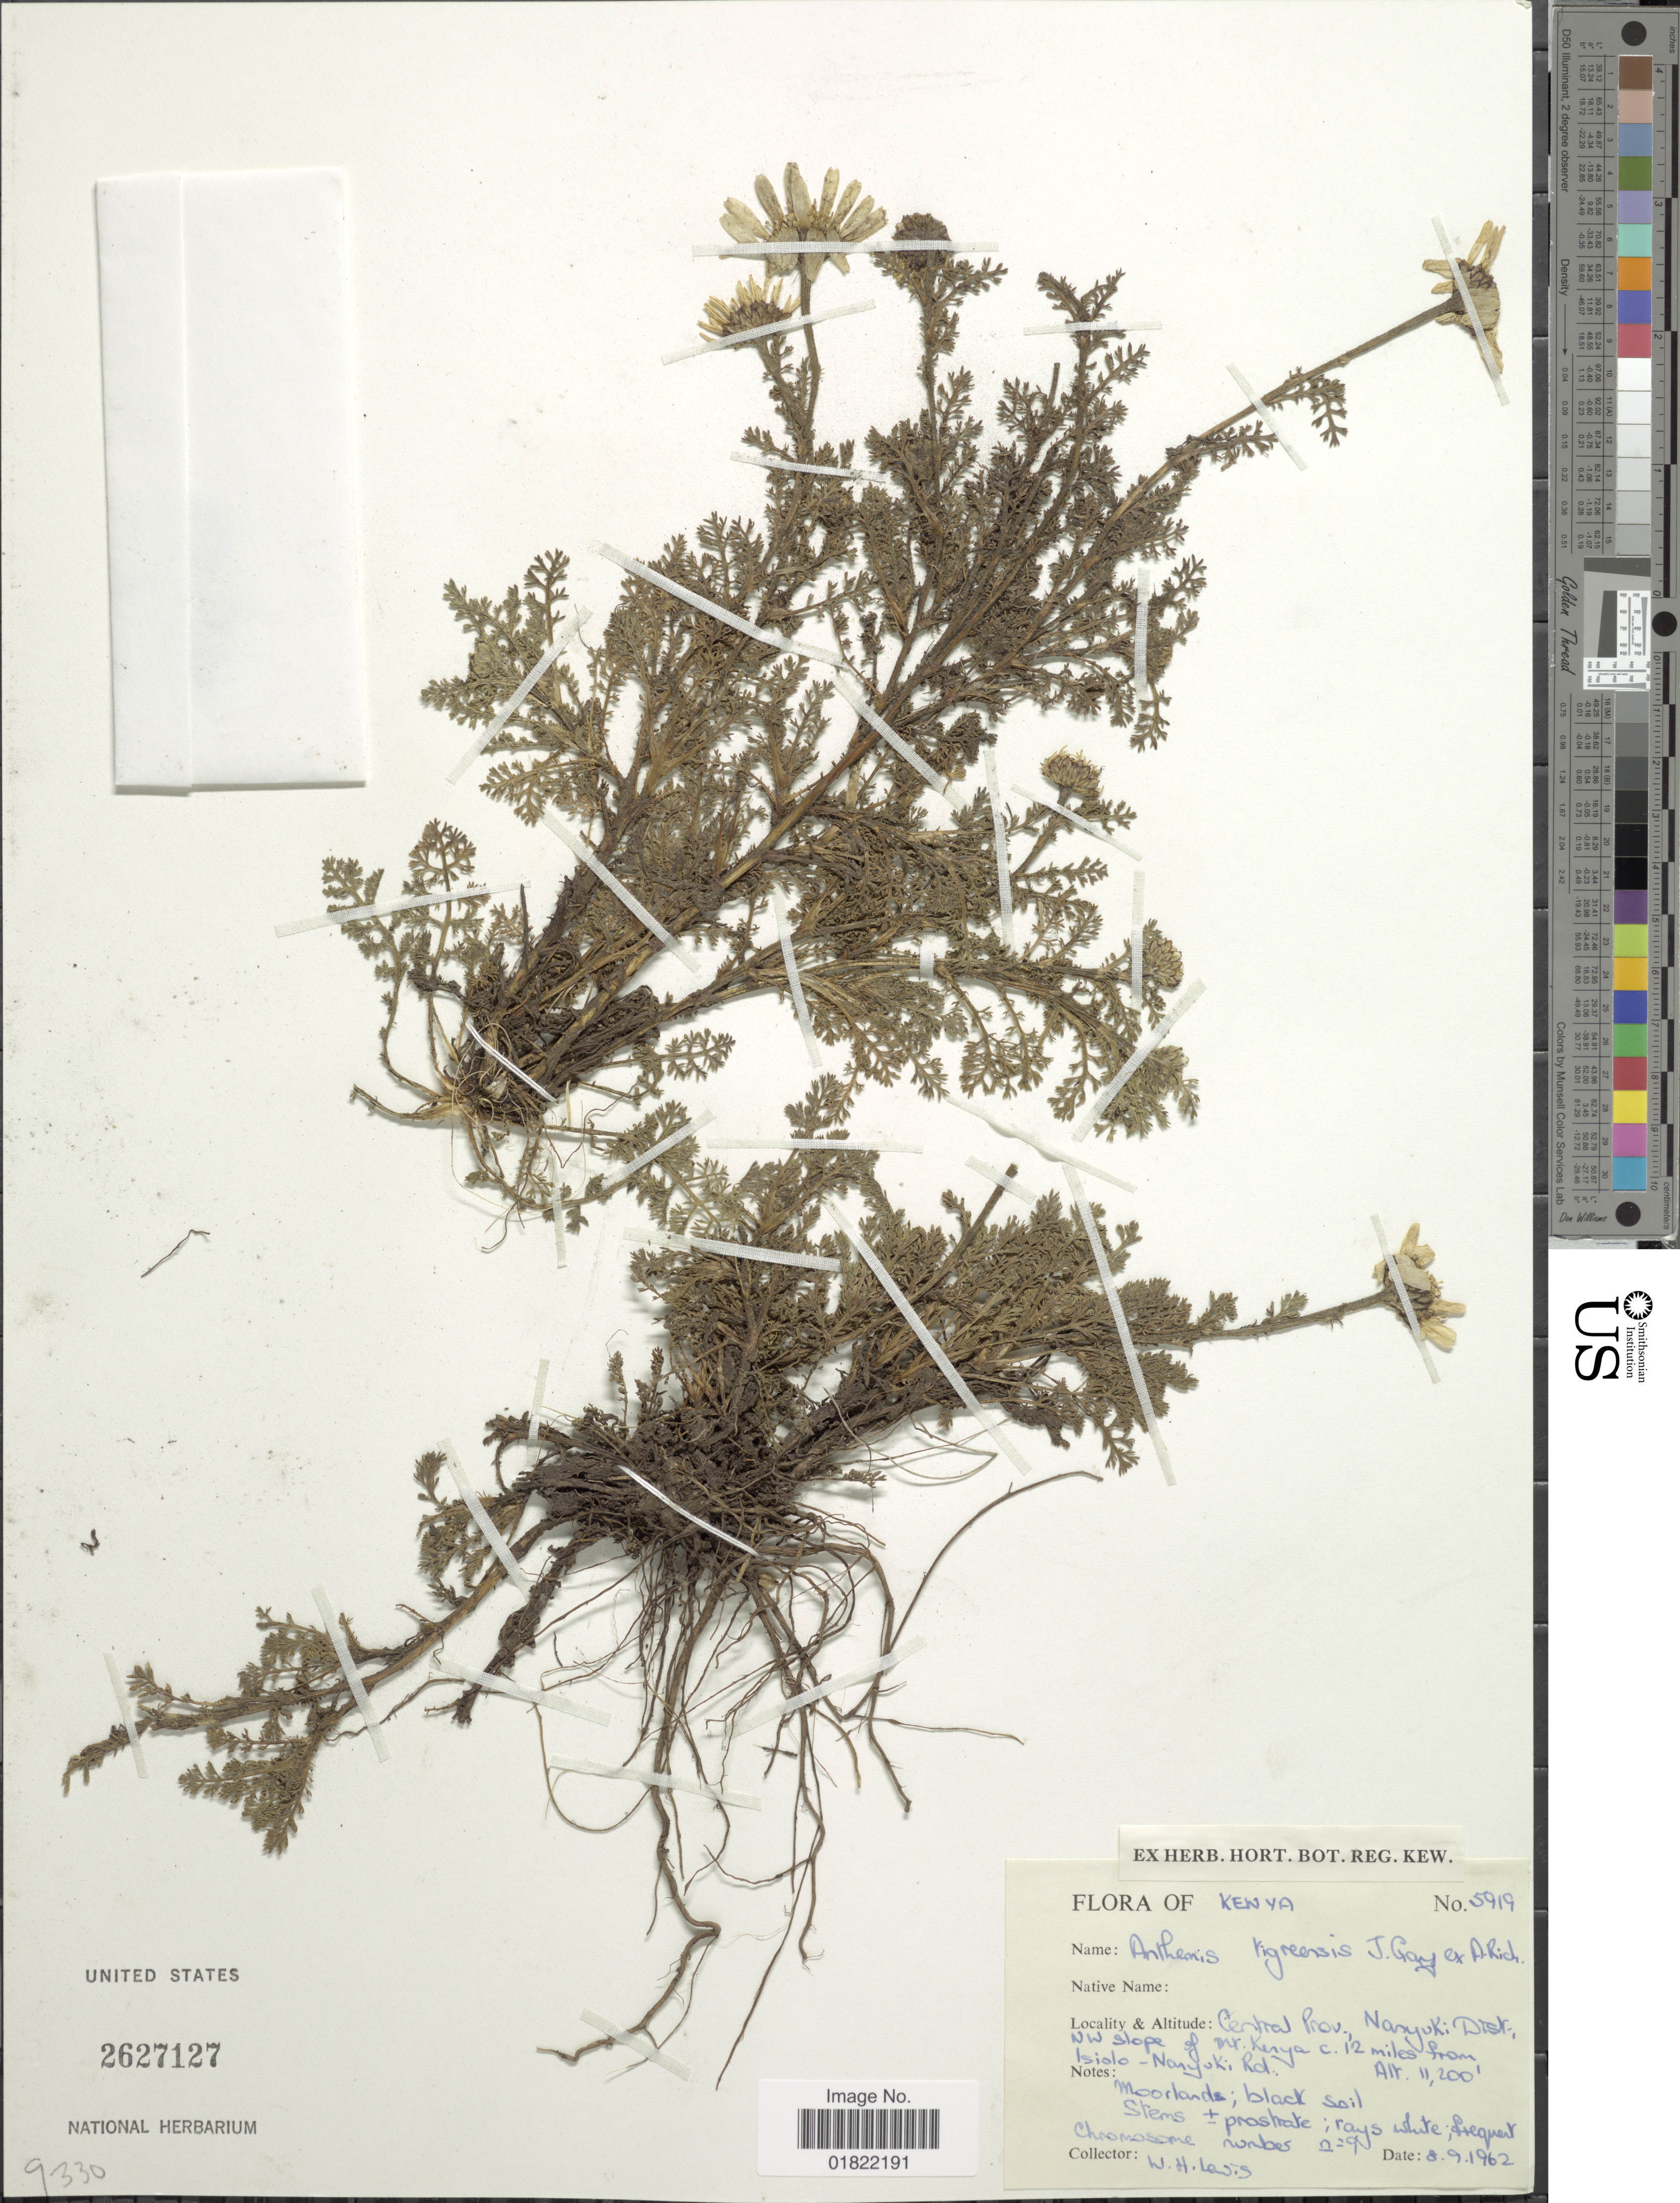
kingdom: Plantae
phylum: Tracheophyta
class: Magnoliopsida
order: Asterales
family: Asteraceae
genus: Anthemis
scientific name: Anthemis tigrensis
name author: J. Gay & A. Rich.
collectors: W. H. Lewis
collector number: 5919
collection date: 1962-09-08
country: Kenya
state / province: Meru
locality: Central Prov. Nanyoki: Distr. NWslope of Mt. Kenya, 12 miles from Isiolo, Nanyoki Rd.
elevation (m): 3414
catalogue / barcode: US 2627127